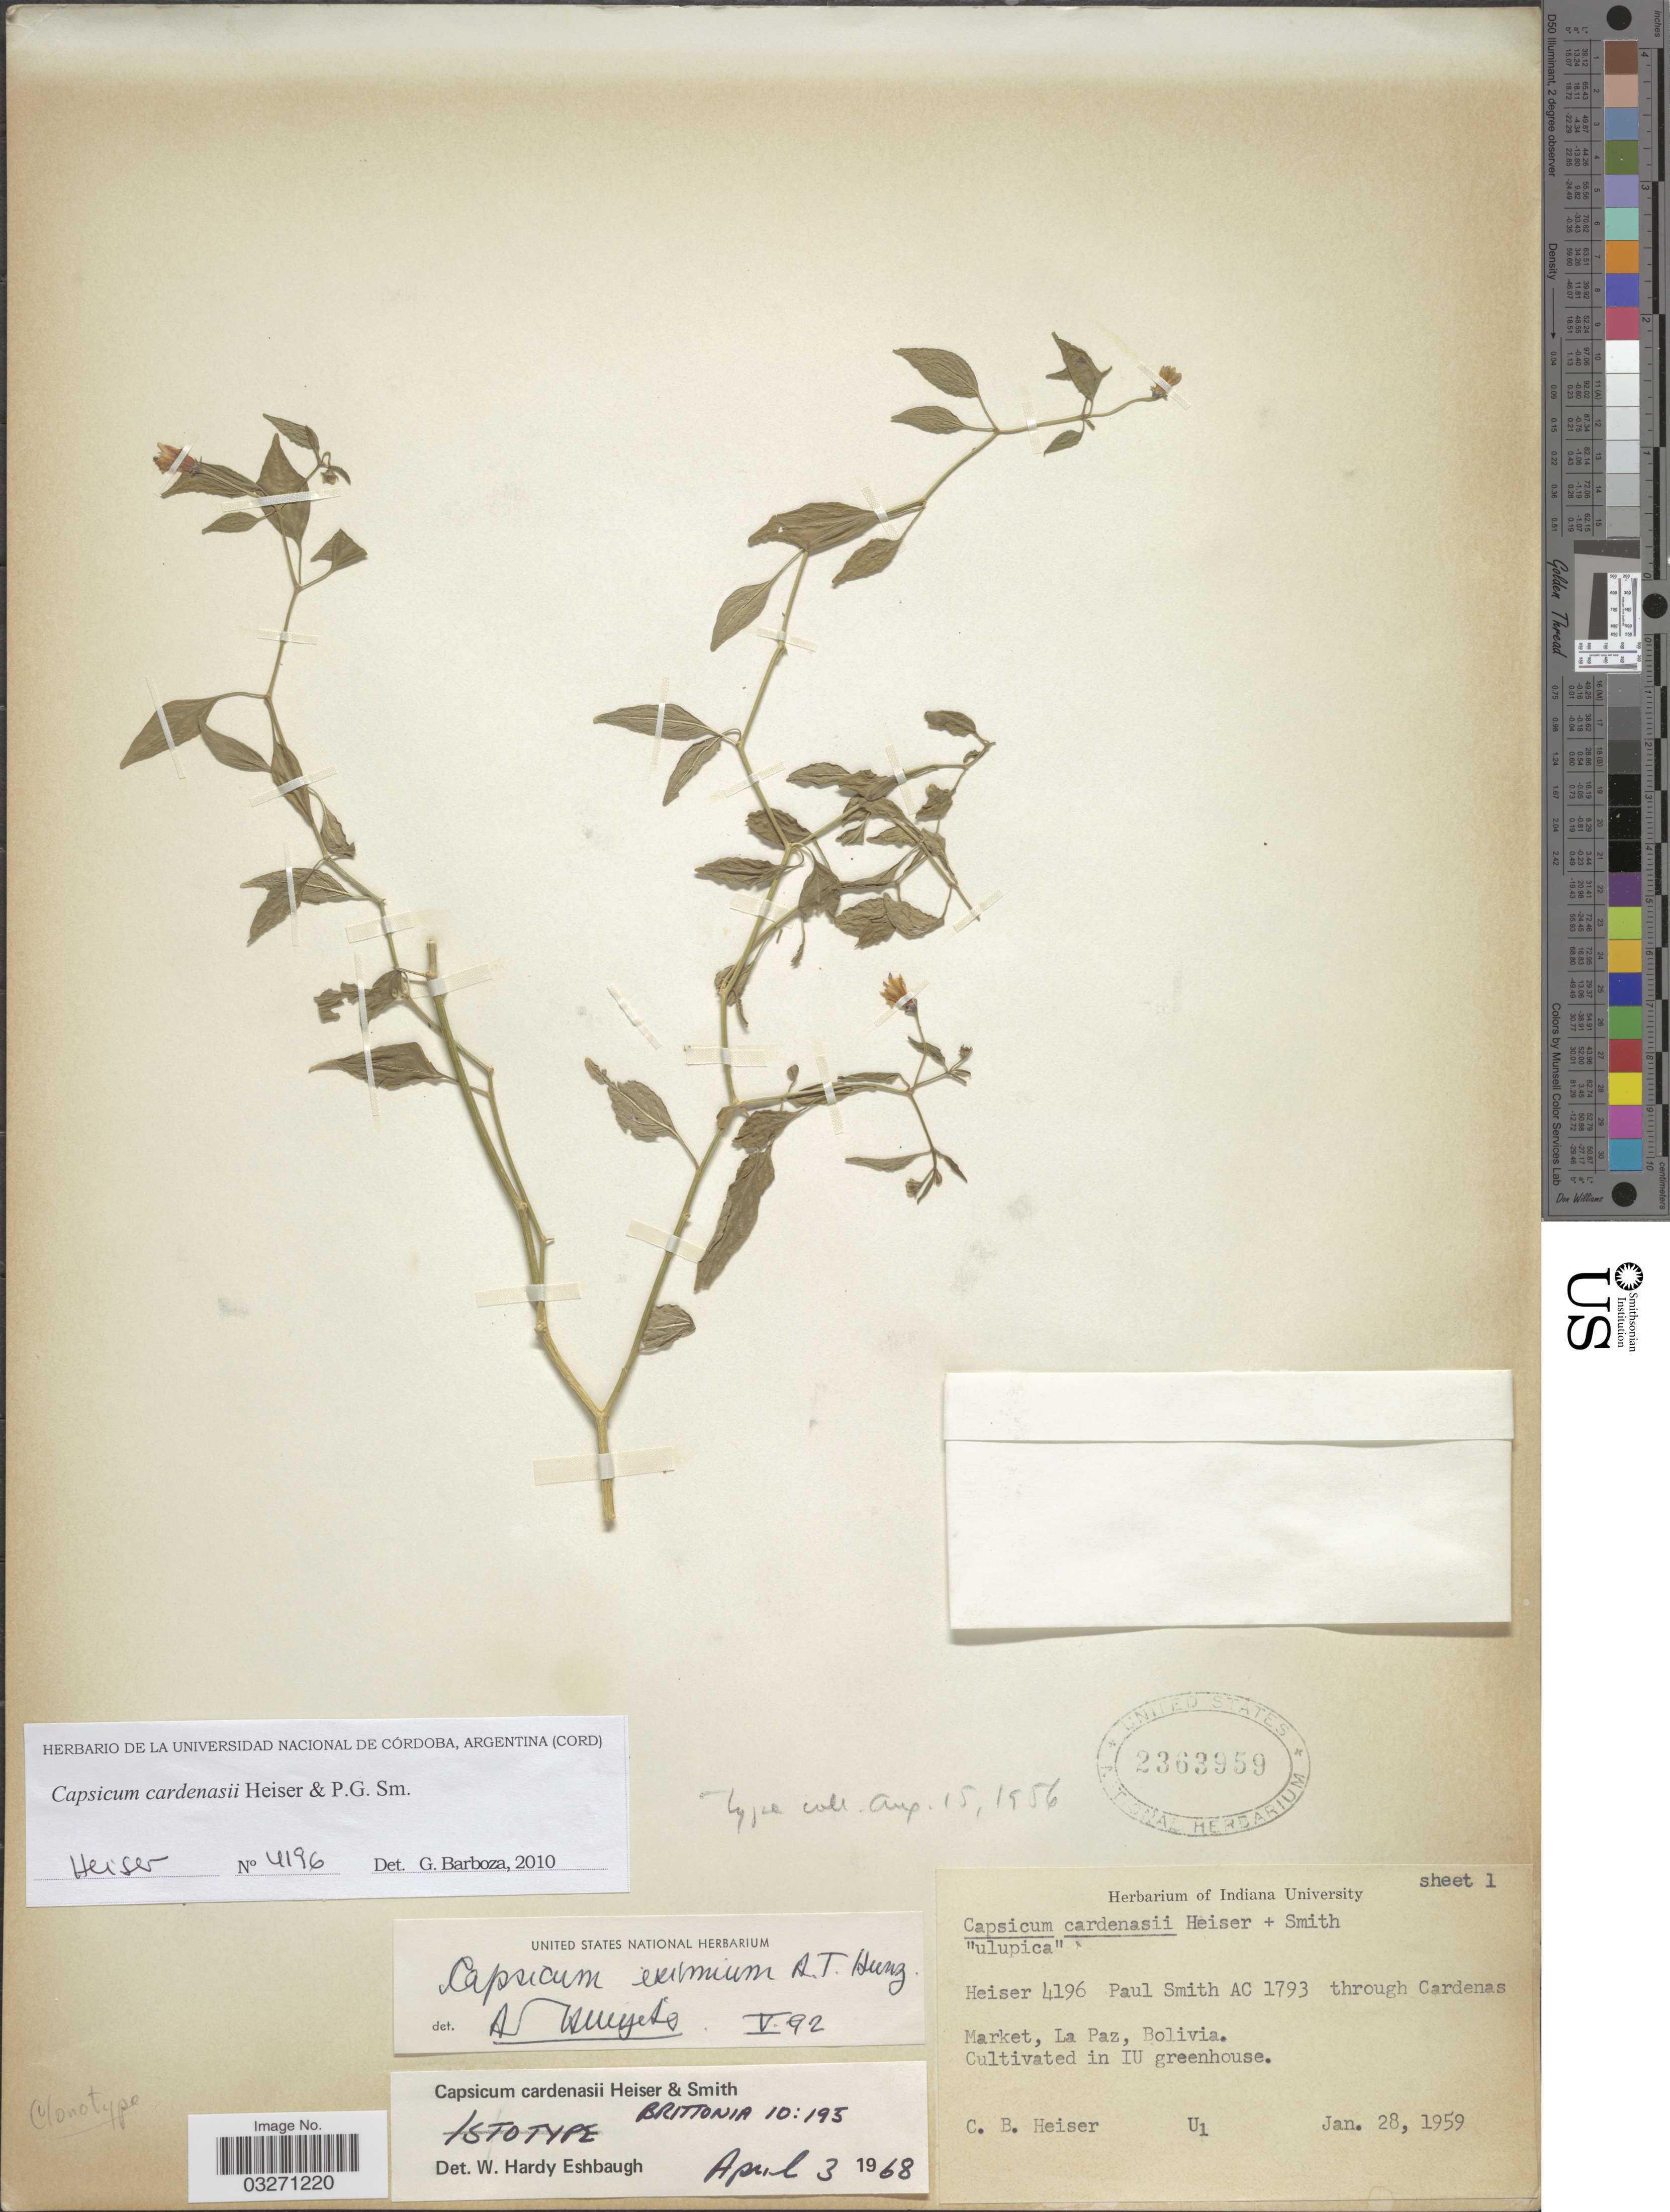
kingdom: Plantae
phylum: Tracheophyta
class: Magnoliopsida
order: Solanales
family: Solanaceae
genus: Capsicum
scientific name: Capsicum cardenasii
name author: Heiser & P.G. Sm.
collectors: C. B. Heiser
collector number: U1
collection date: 1959-01-28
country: United States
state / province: Indiana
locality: IU Greenhouse.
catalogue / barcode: US 2363959